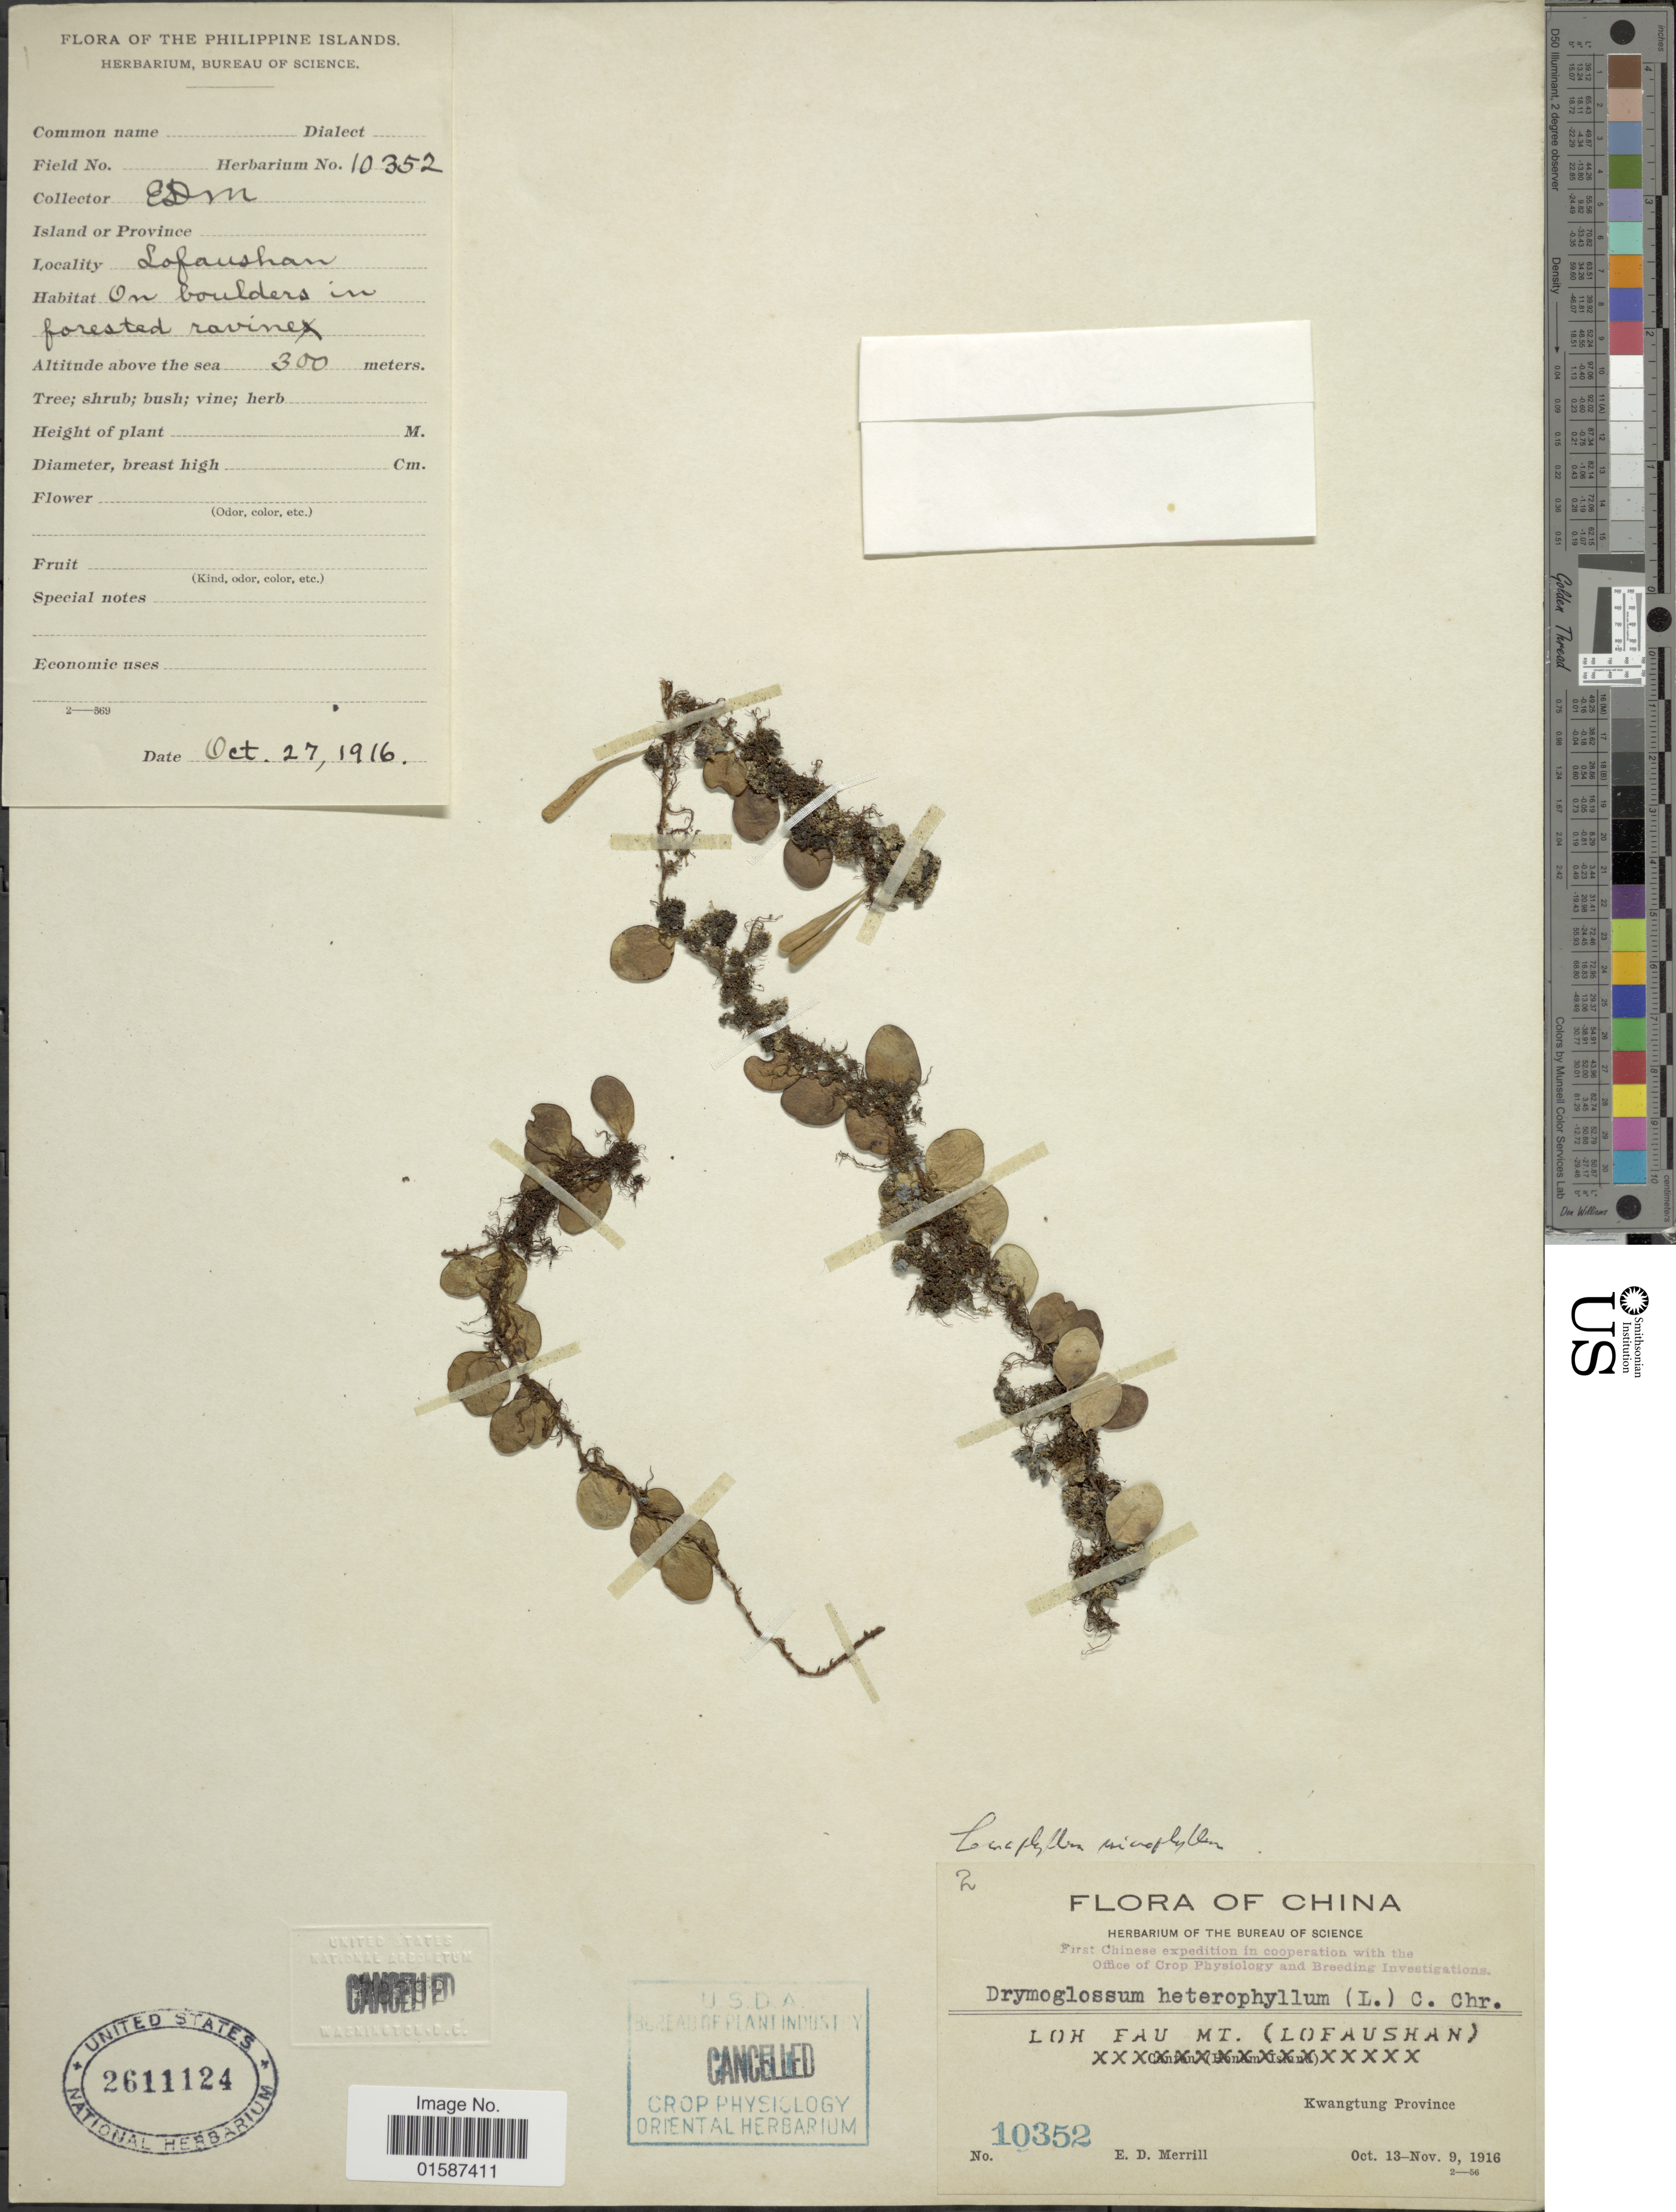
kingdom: Plantae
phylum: Tracheophyta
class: Polypodiopsida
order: Polypodiales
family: Polypodiaceae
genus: Lemmaphyllum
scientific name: Lemmaphyllum microphyllum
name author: C. Presl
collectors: E. D. Merrill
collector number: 10352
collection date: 1916-10-27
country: China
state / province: Guangdong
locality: Lofaushan, Kwangtung Province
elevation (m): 300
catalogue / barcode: US 2611124